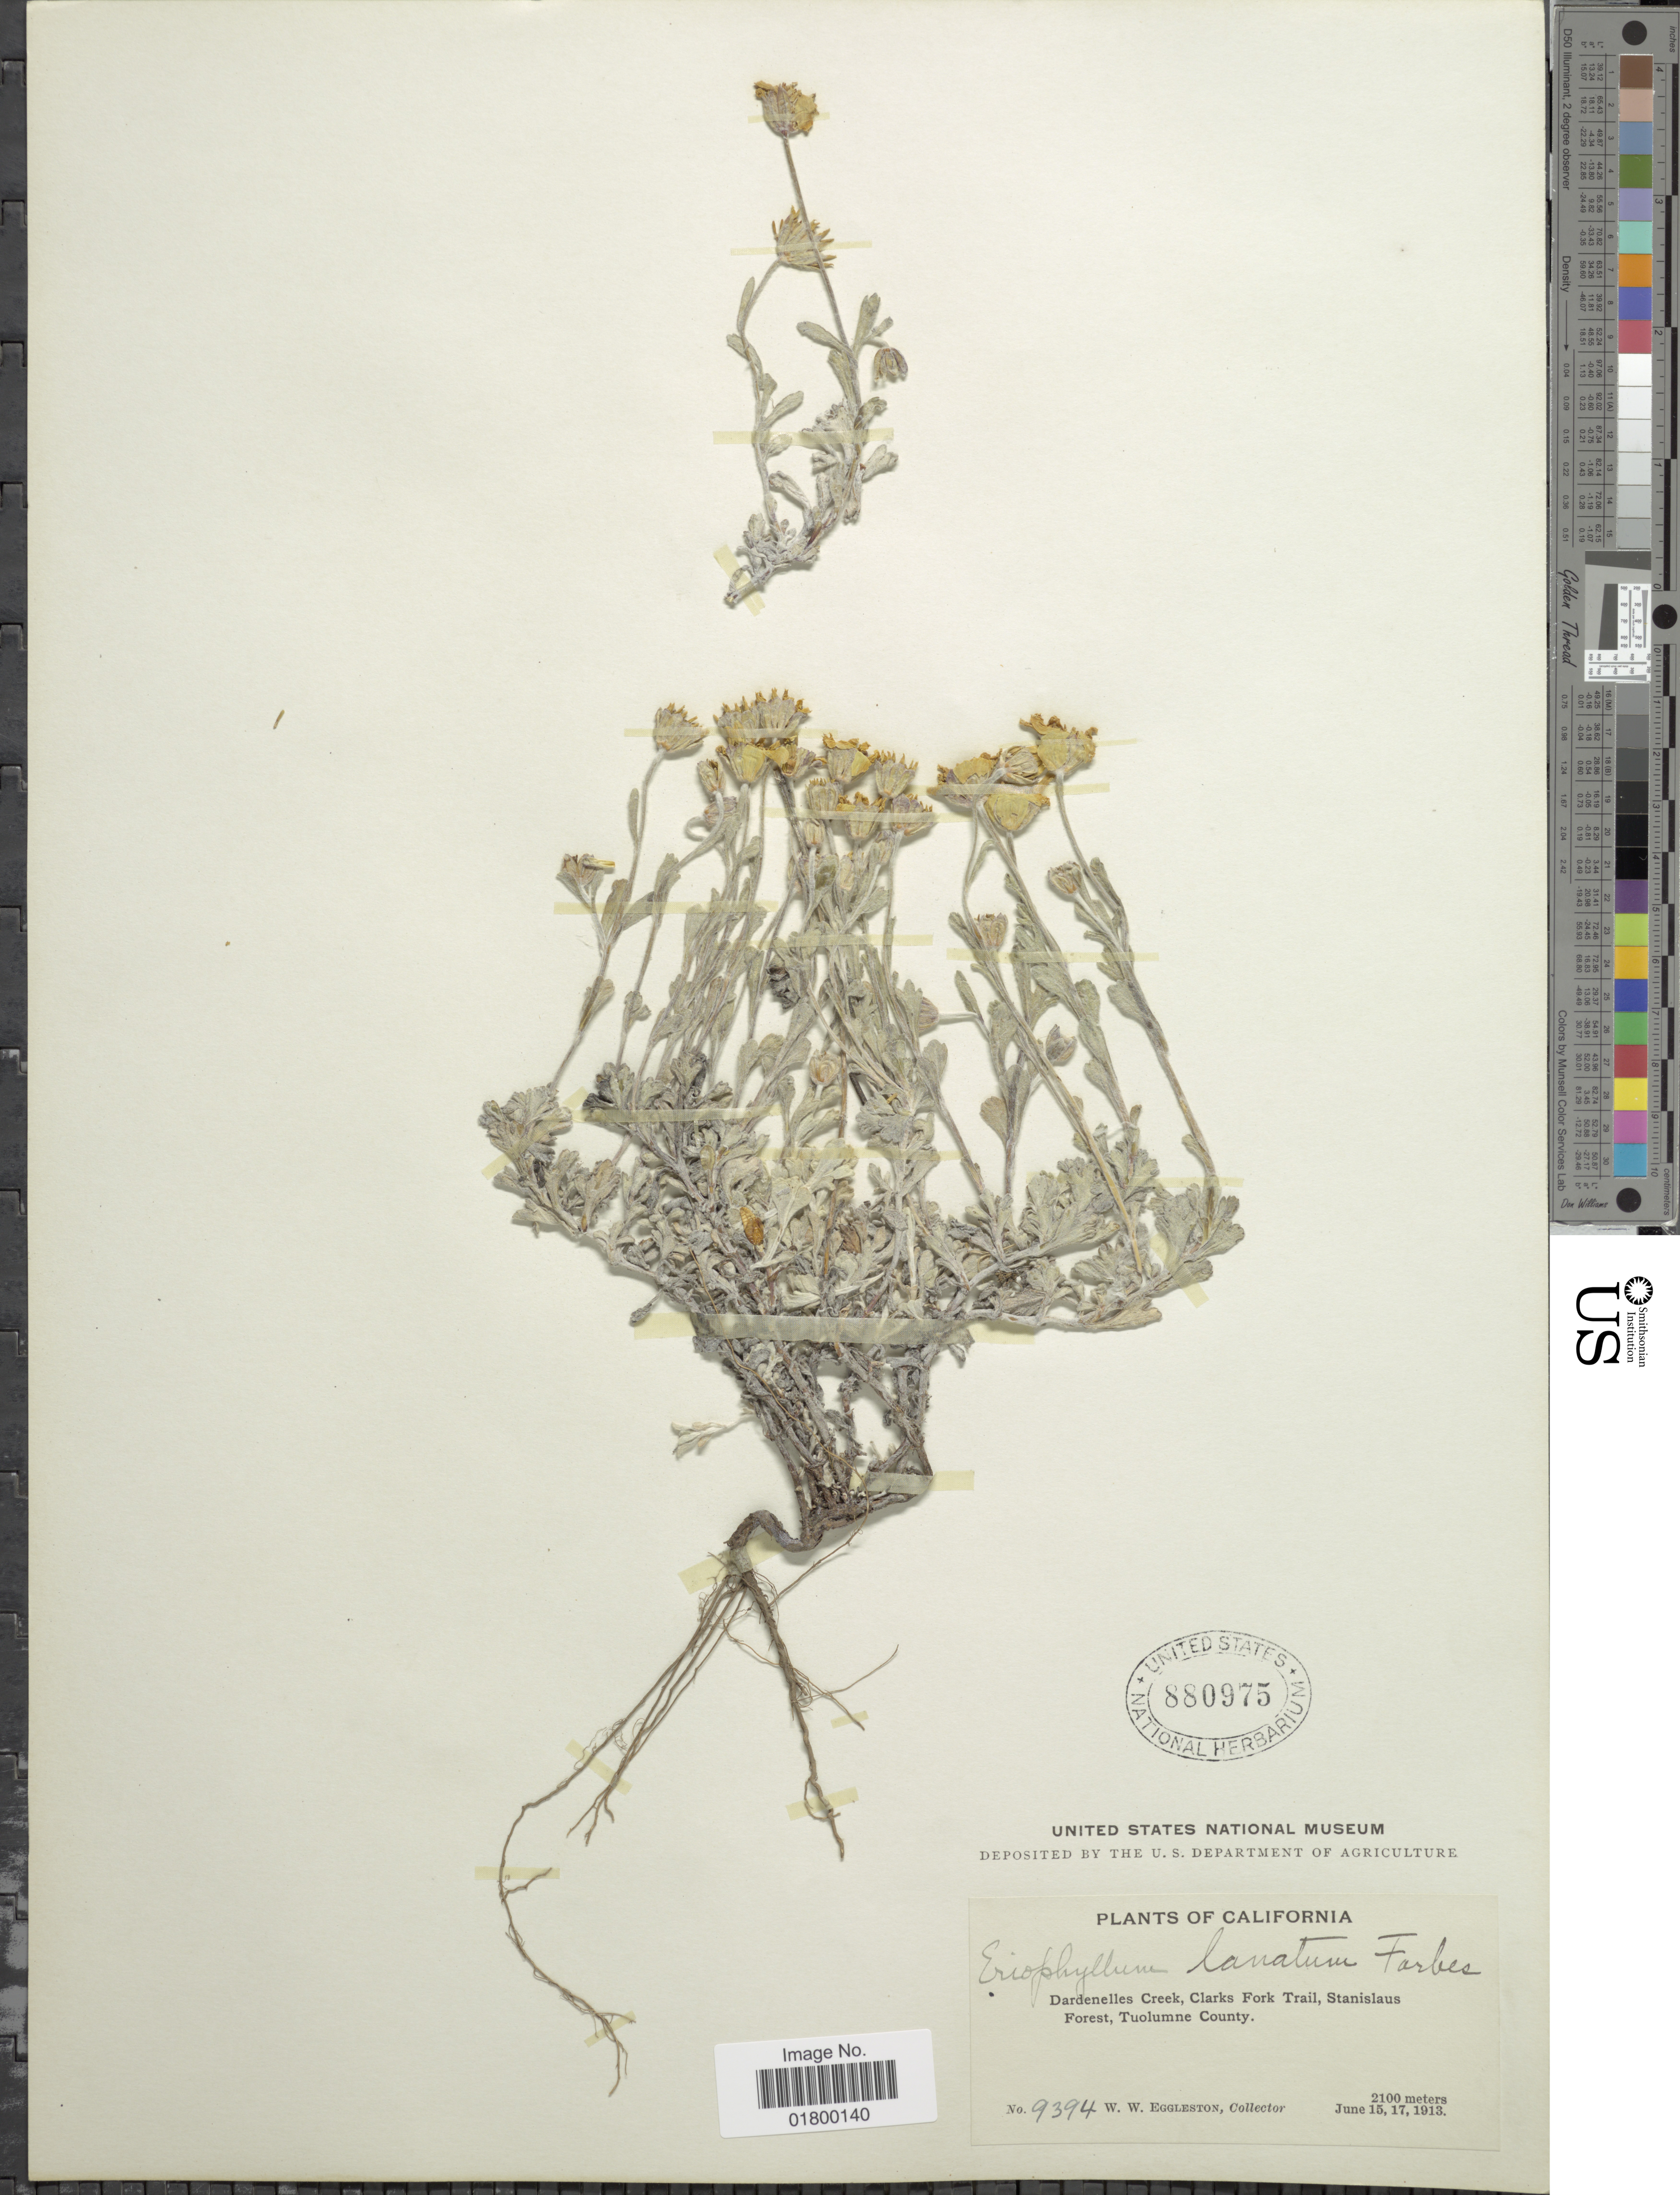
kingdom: Plantae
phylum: Tracheophyta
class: Magnoliopsida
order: Asterales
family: Asteraceae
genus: Eriophyllum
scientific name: Eriophyllum lanatum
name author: (Pursh) J. Forbes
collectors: W. W. Eggleston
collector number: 9394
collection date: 1913-06-15/1913-06-17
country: United States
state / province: California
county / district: Tuolumne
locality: Dardenelles Creek, Clarks For Trail, Stanislaus Forest, Tuolumne County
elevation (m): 2100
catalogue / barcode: US 880975